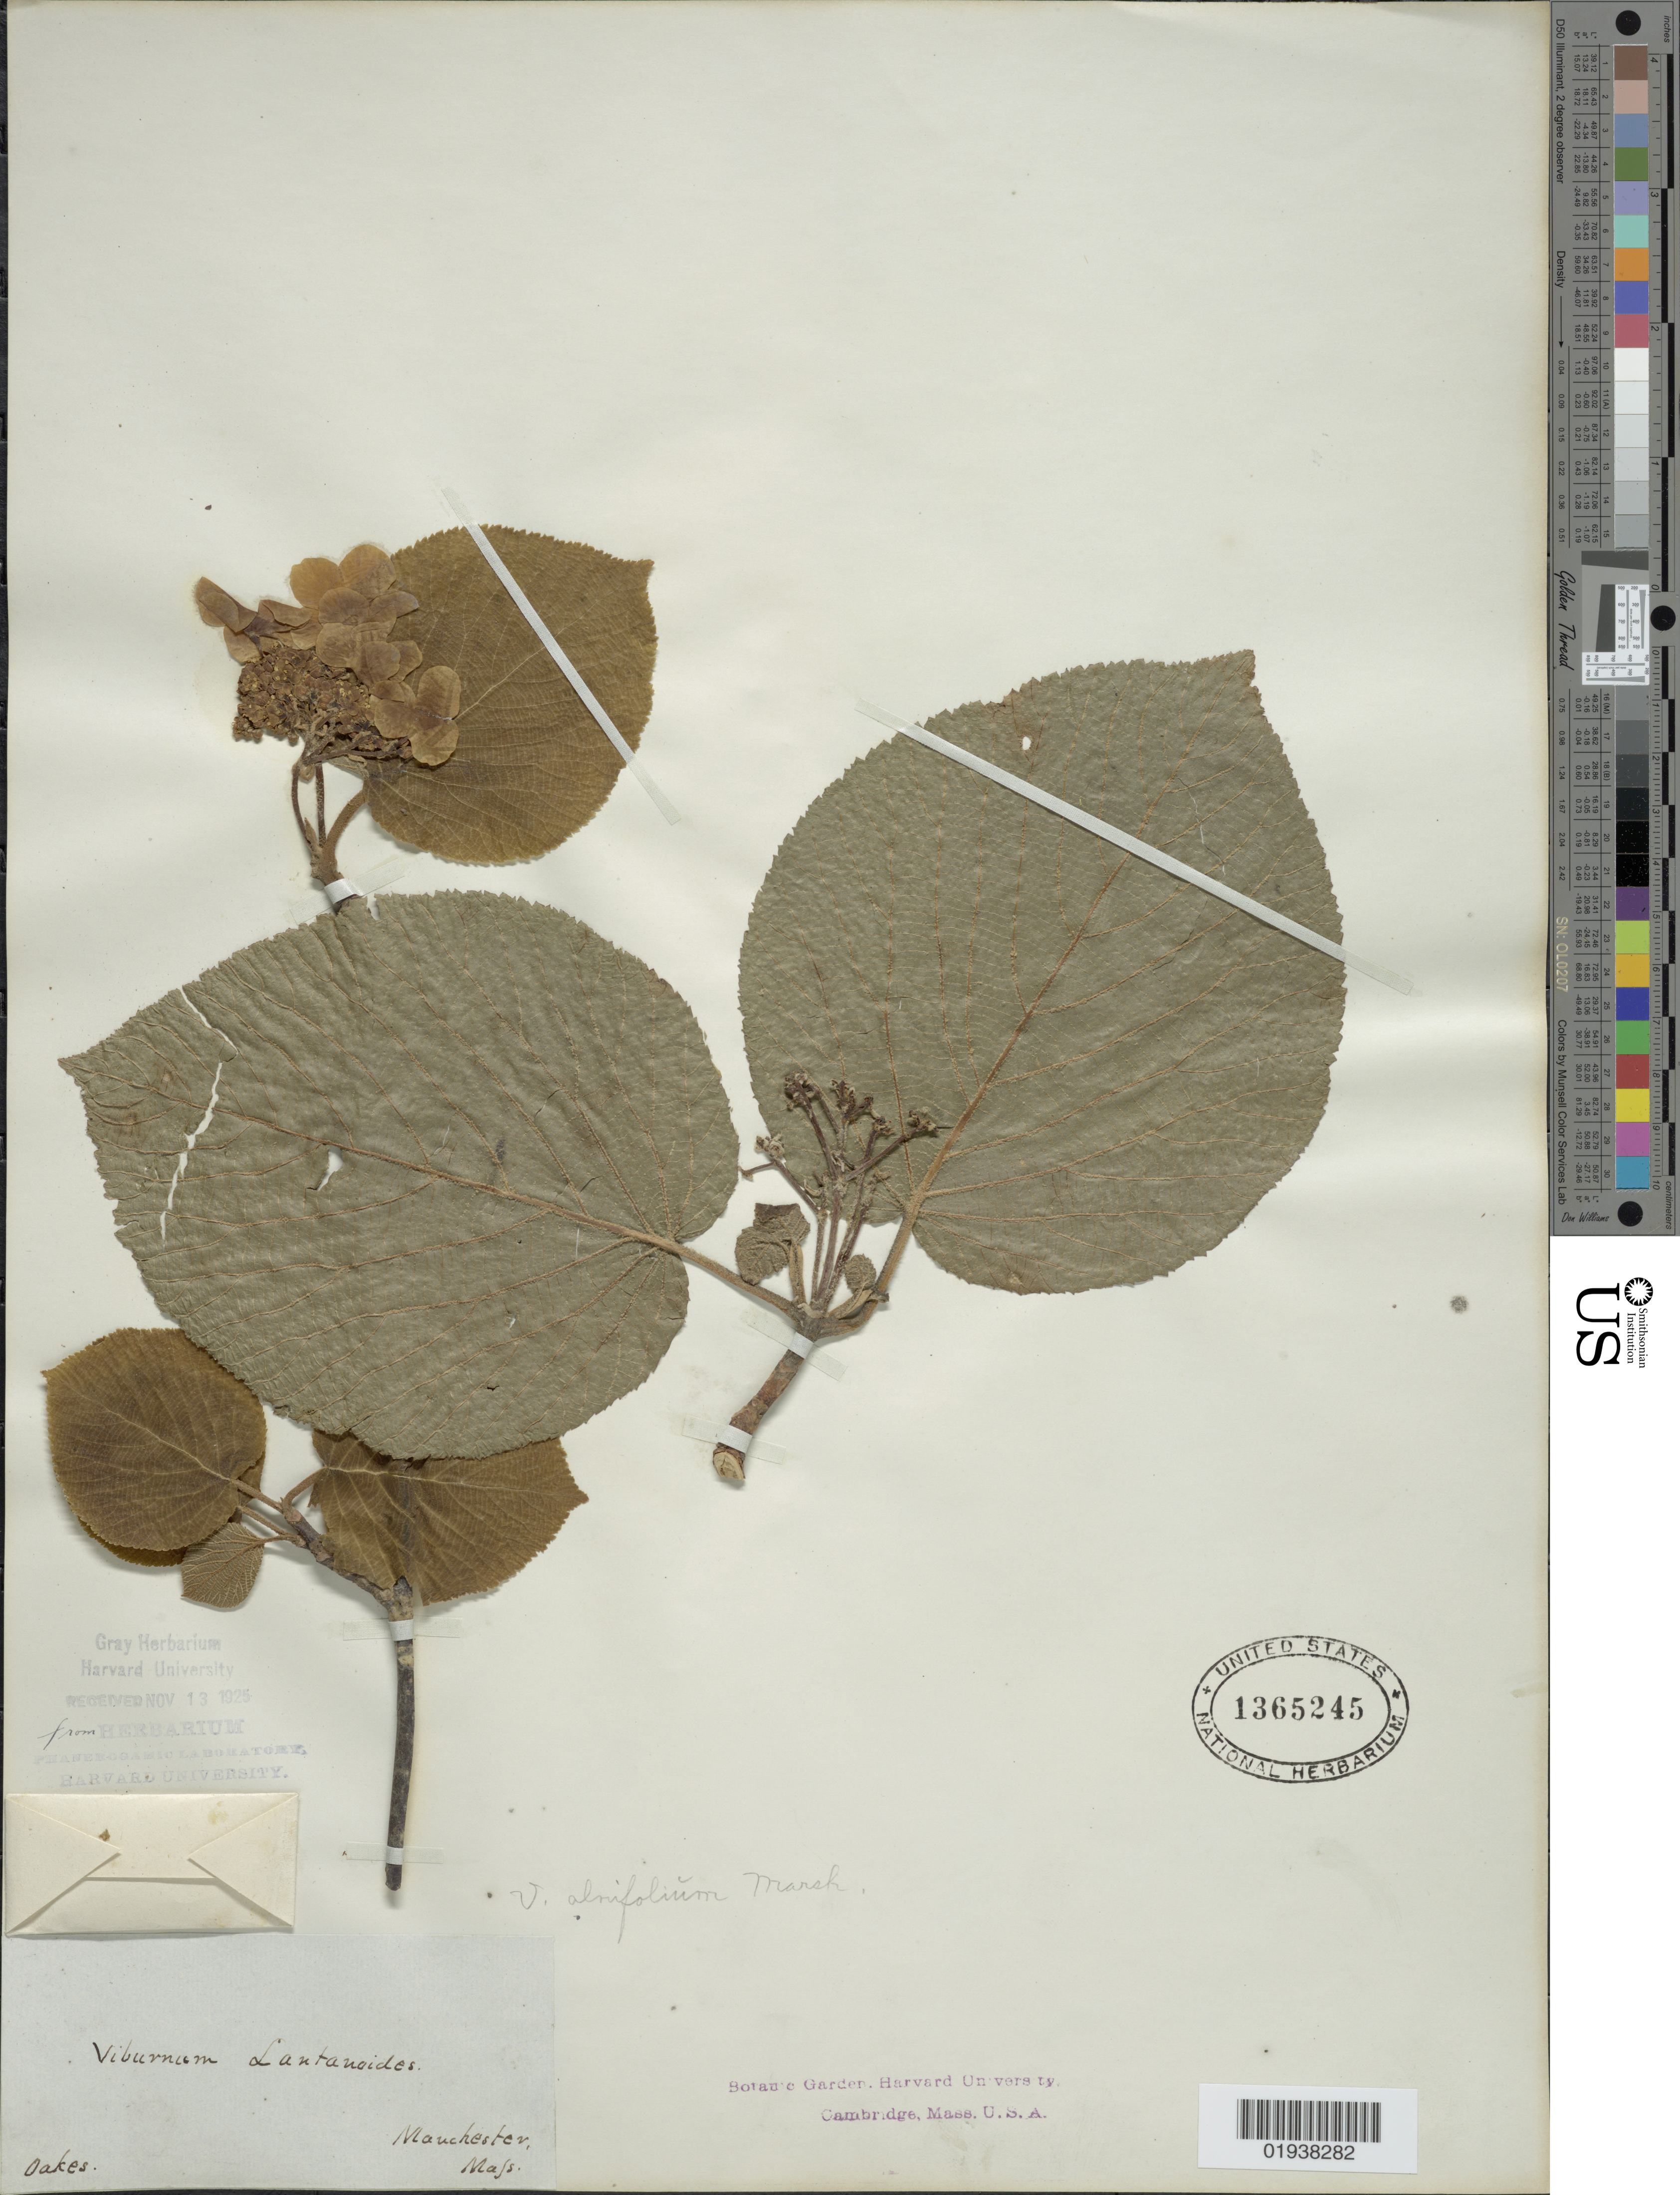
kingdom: Plantae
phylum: Tracheophyta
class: Magnoliopsida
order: Dipsacales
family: Viburnaceae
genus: Viburnum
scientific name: Viburnum alnifolium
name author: Marshall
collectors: -. Oakes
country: United States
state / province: Massachusetts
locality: Manchester.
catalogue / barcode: US 1365245